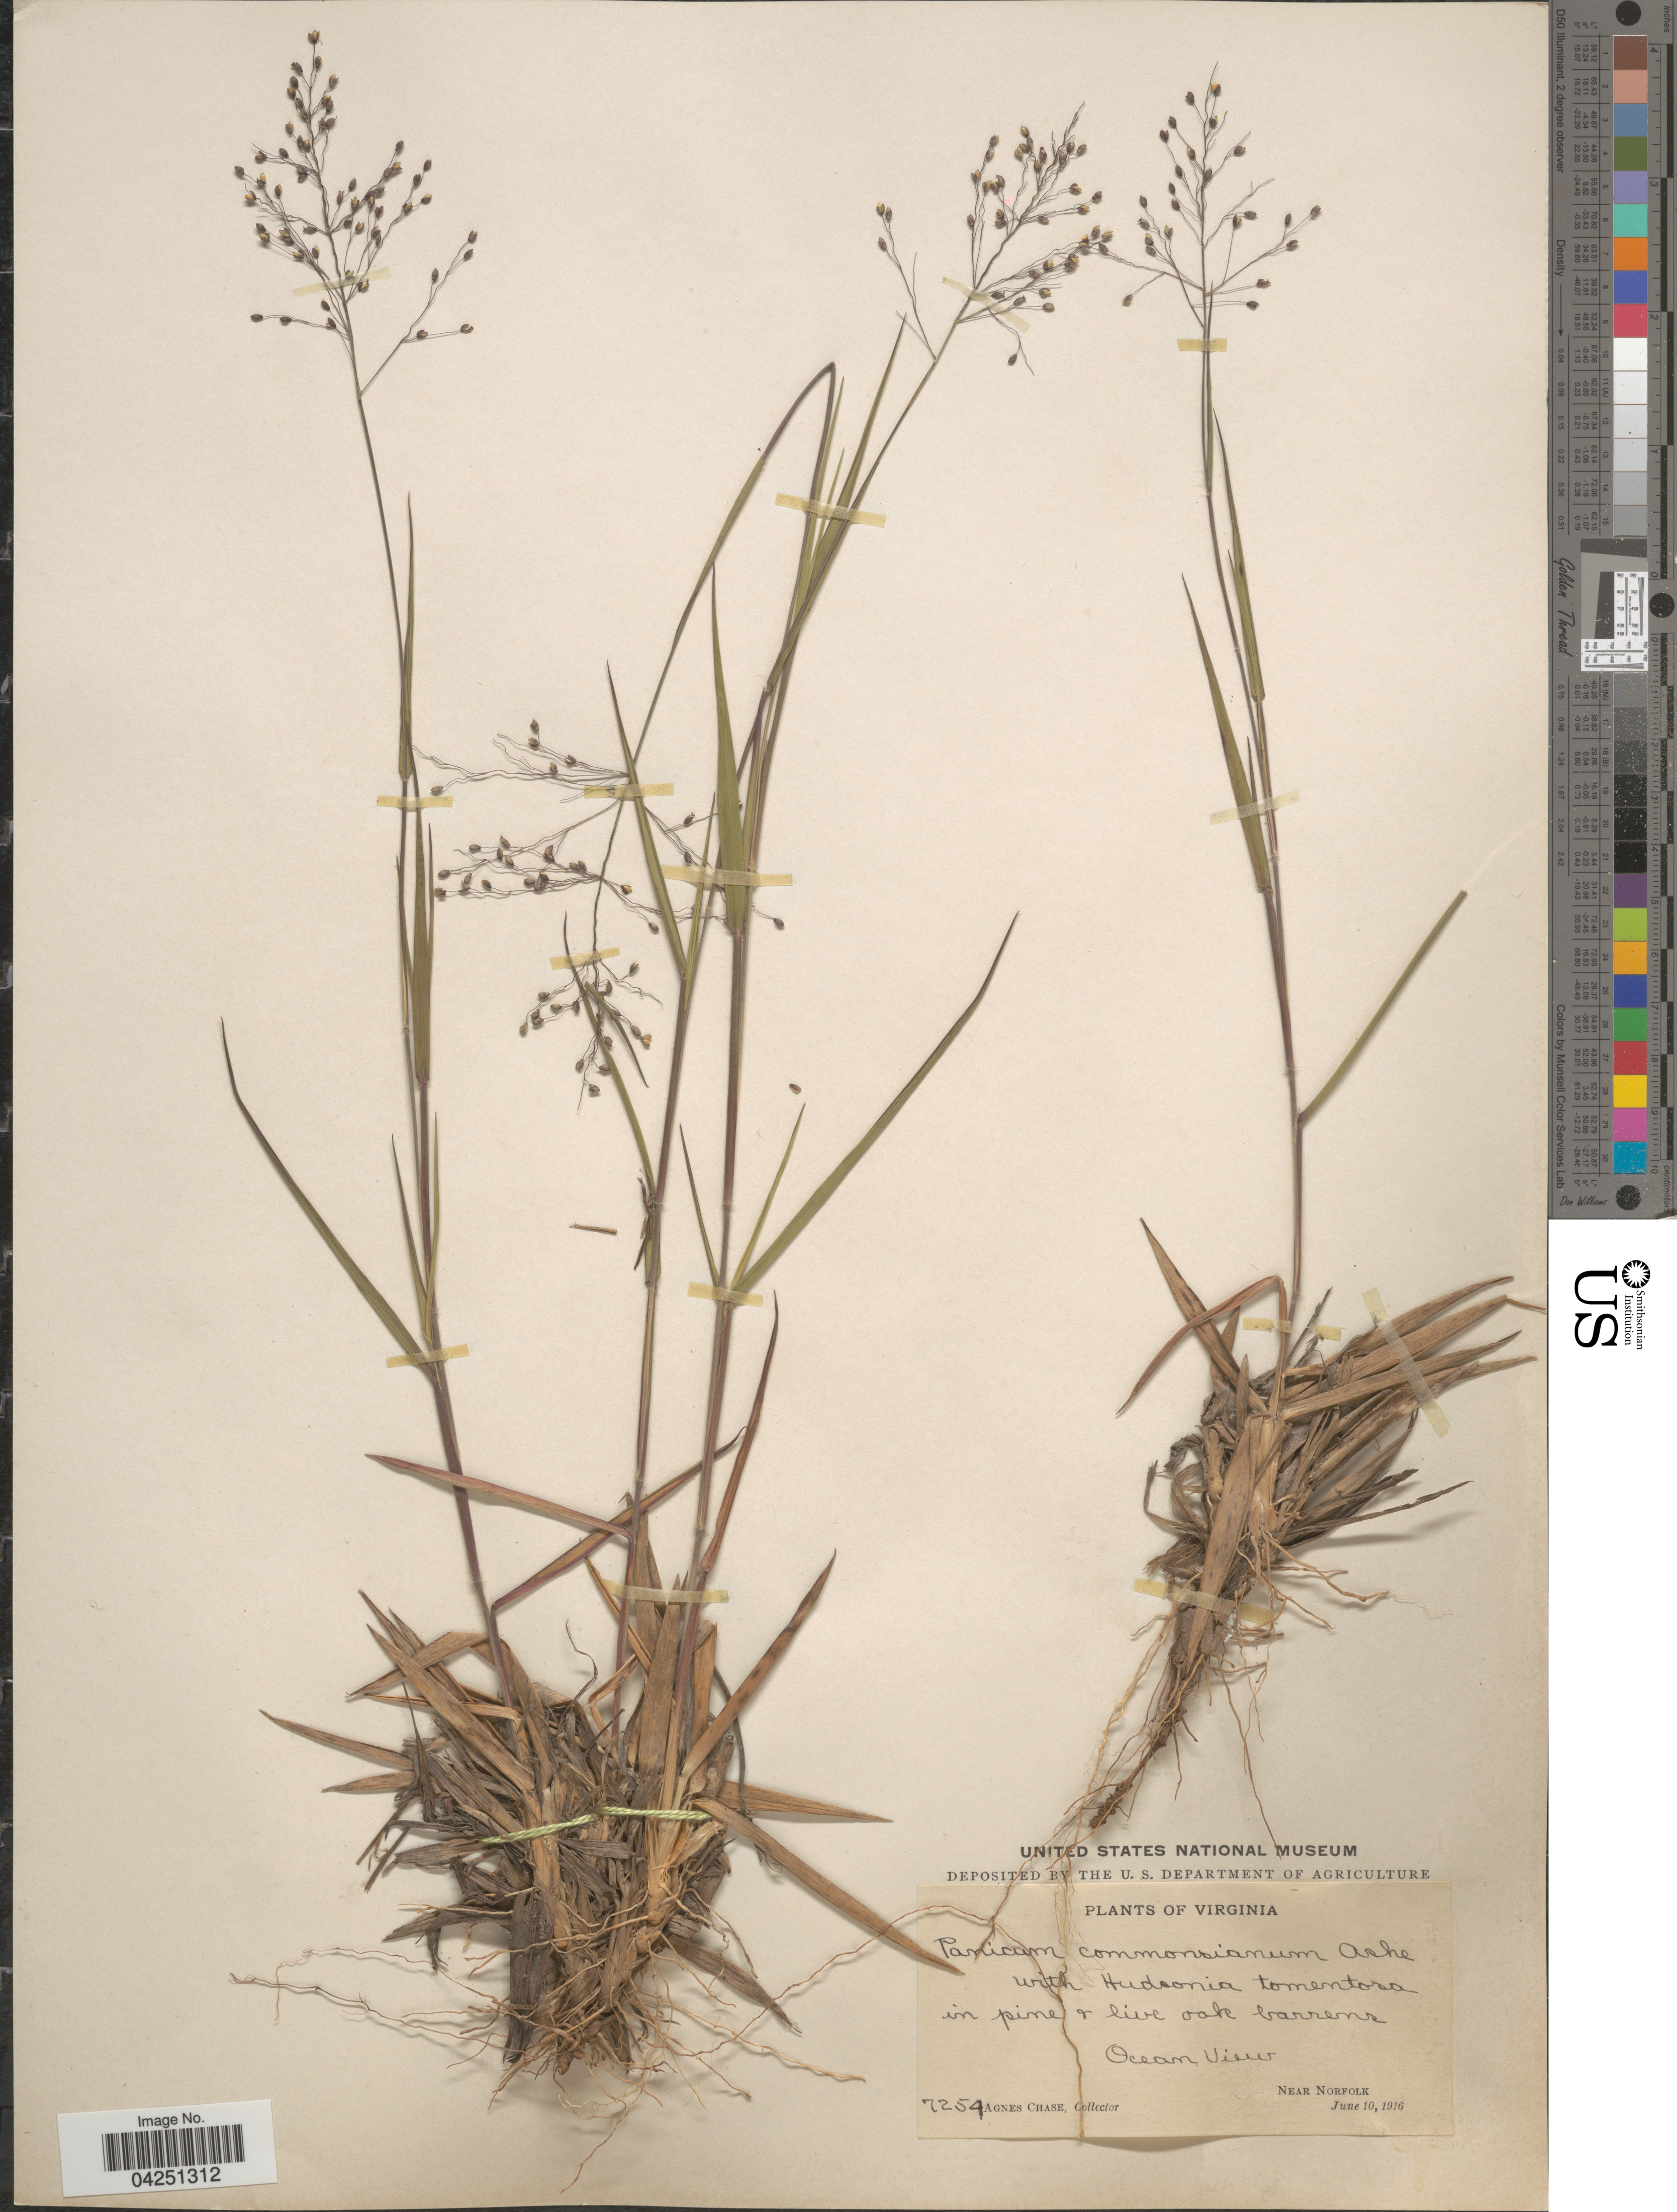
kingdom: Plantae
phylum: Tracheophyta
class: Liliopsida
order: Poales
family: Poaceae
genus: Dichanthelium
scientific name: Dichanthelium acuminatum var. acuminatum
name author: (Sw.) Gould & C.A. Clark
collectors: A. Chase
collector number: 7254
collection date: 1916-06-10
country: United States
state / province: Virginia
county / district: City of Norfolk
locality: Ocean View. Near Norfolk.